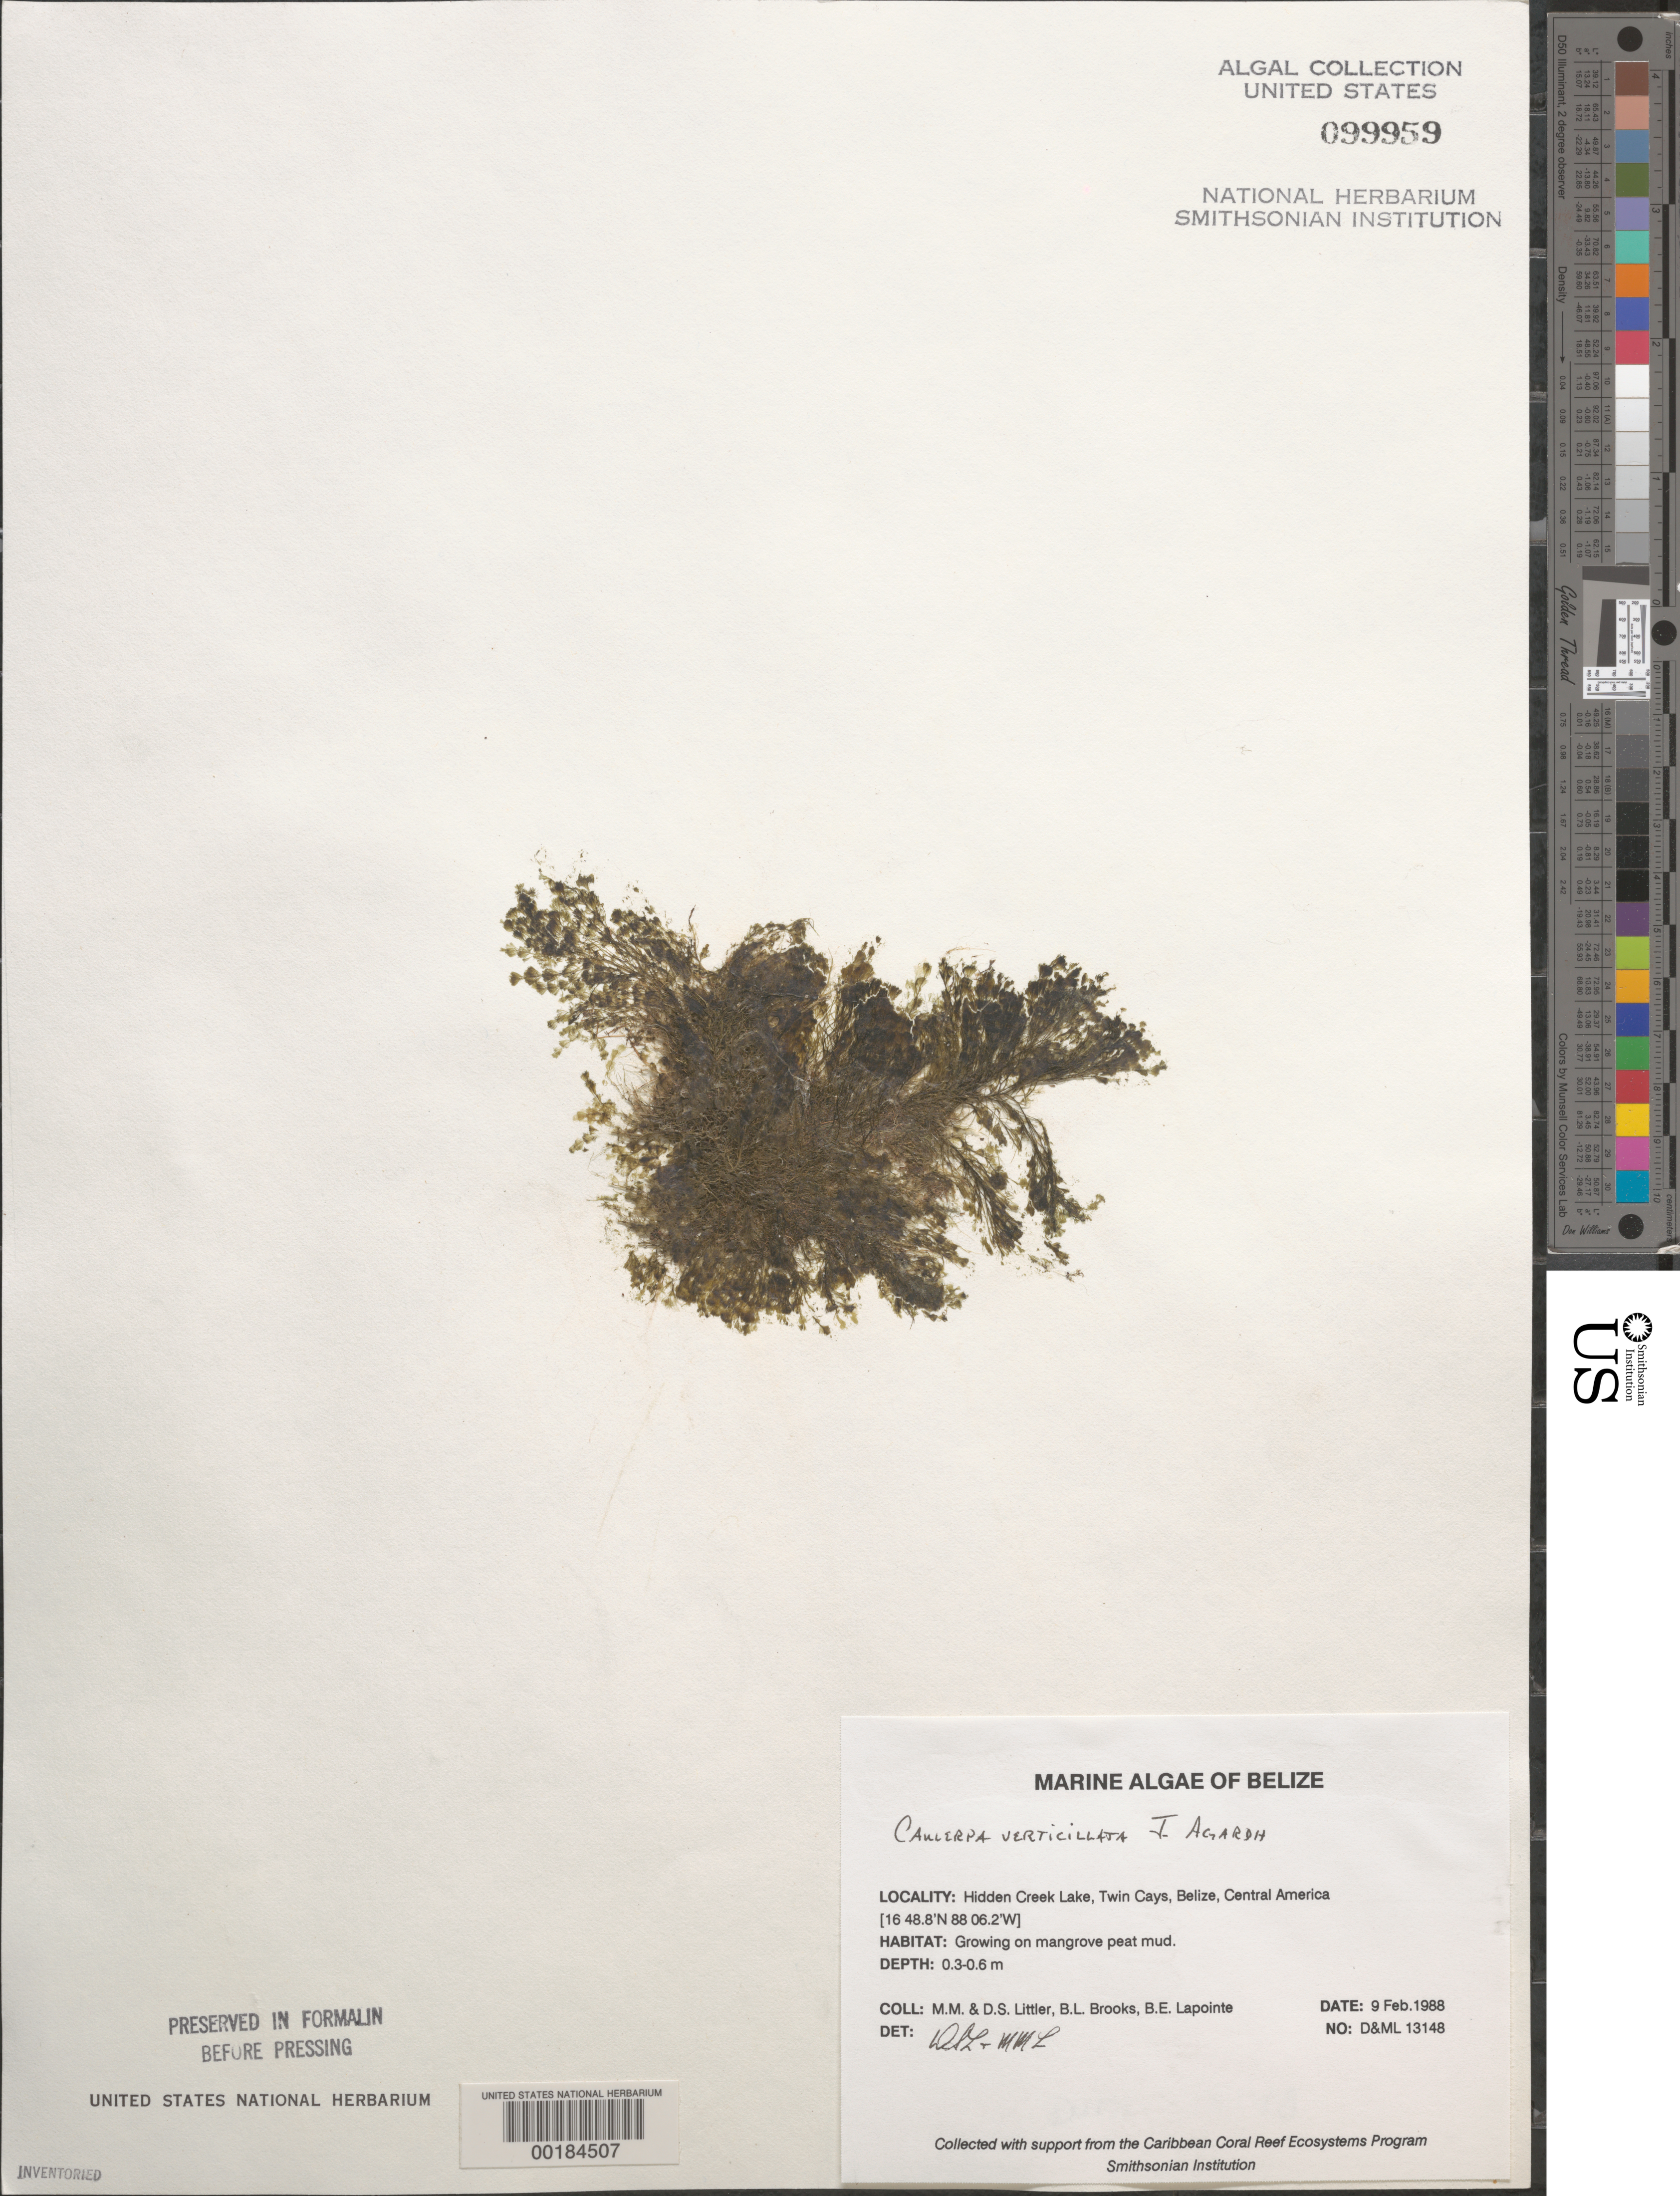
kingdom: Plantae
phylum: Chlorophyta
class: Ulvophyceae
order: Bryopsidales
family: Caulerpaceae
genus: Caulerpa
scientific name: Caulerpa verticillata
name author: J. Agardh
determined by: Littler, D. S.; Littler, M. M.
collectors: D. S. Littler, M. M. Littler, B. Brooks & B. Lapointe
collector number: D&ML 13148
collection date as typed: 09 Feb 1988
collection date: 1988-02-09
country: Belize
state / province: Stann Creek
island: Twin Cays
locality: Hidden Creek Lake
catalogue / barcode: US 99959